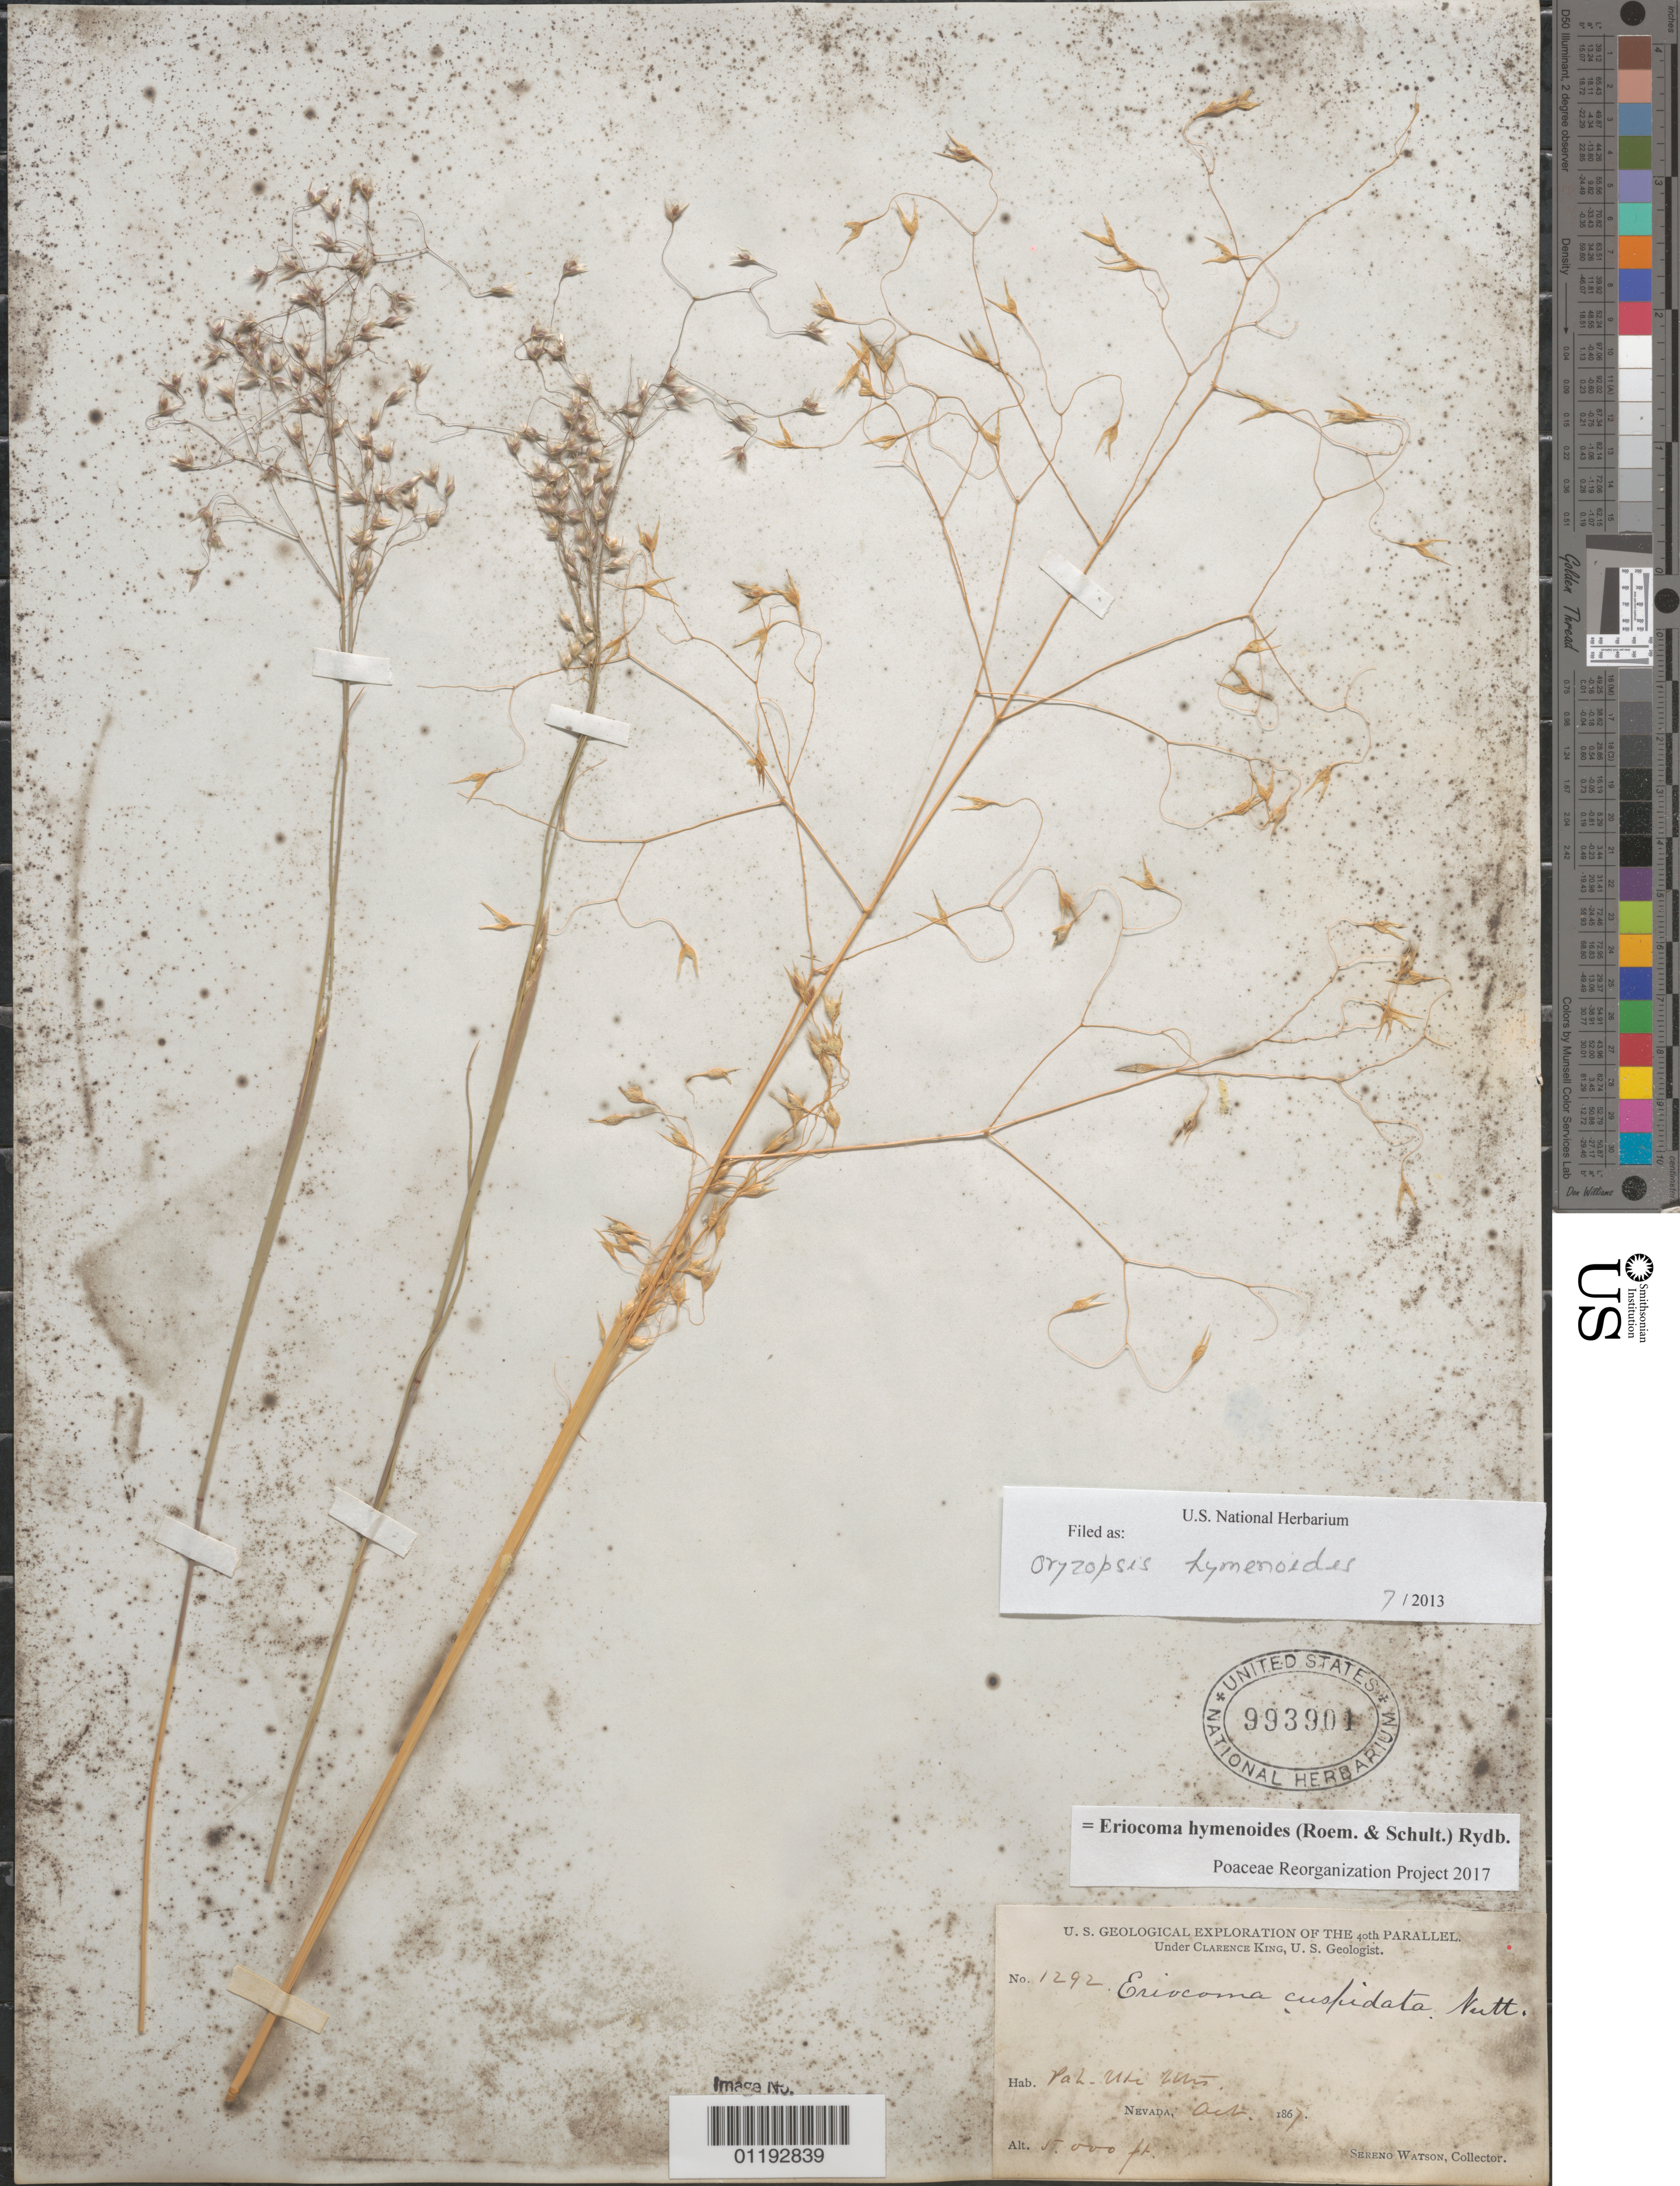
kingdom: Plantae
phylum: Tracheophyta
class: Liliopsida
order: Poales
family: Poaceae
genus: Eriocoma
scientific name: Eriocoma hymenoides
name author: (Roem. & Schult.) Rydb.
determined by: Poaceae Reorganization Project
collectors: S. Watson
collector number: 1292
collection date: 1867-10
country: United States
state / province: Nevada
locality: Pah-Ute Mts.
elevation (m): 1524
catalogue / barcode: US 993901